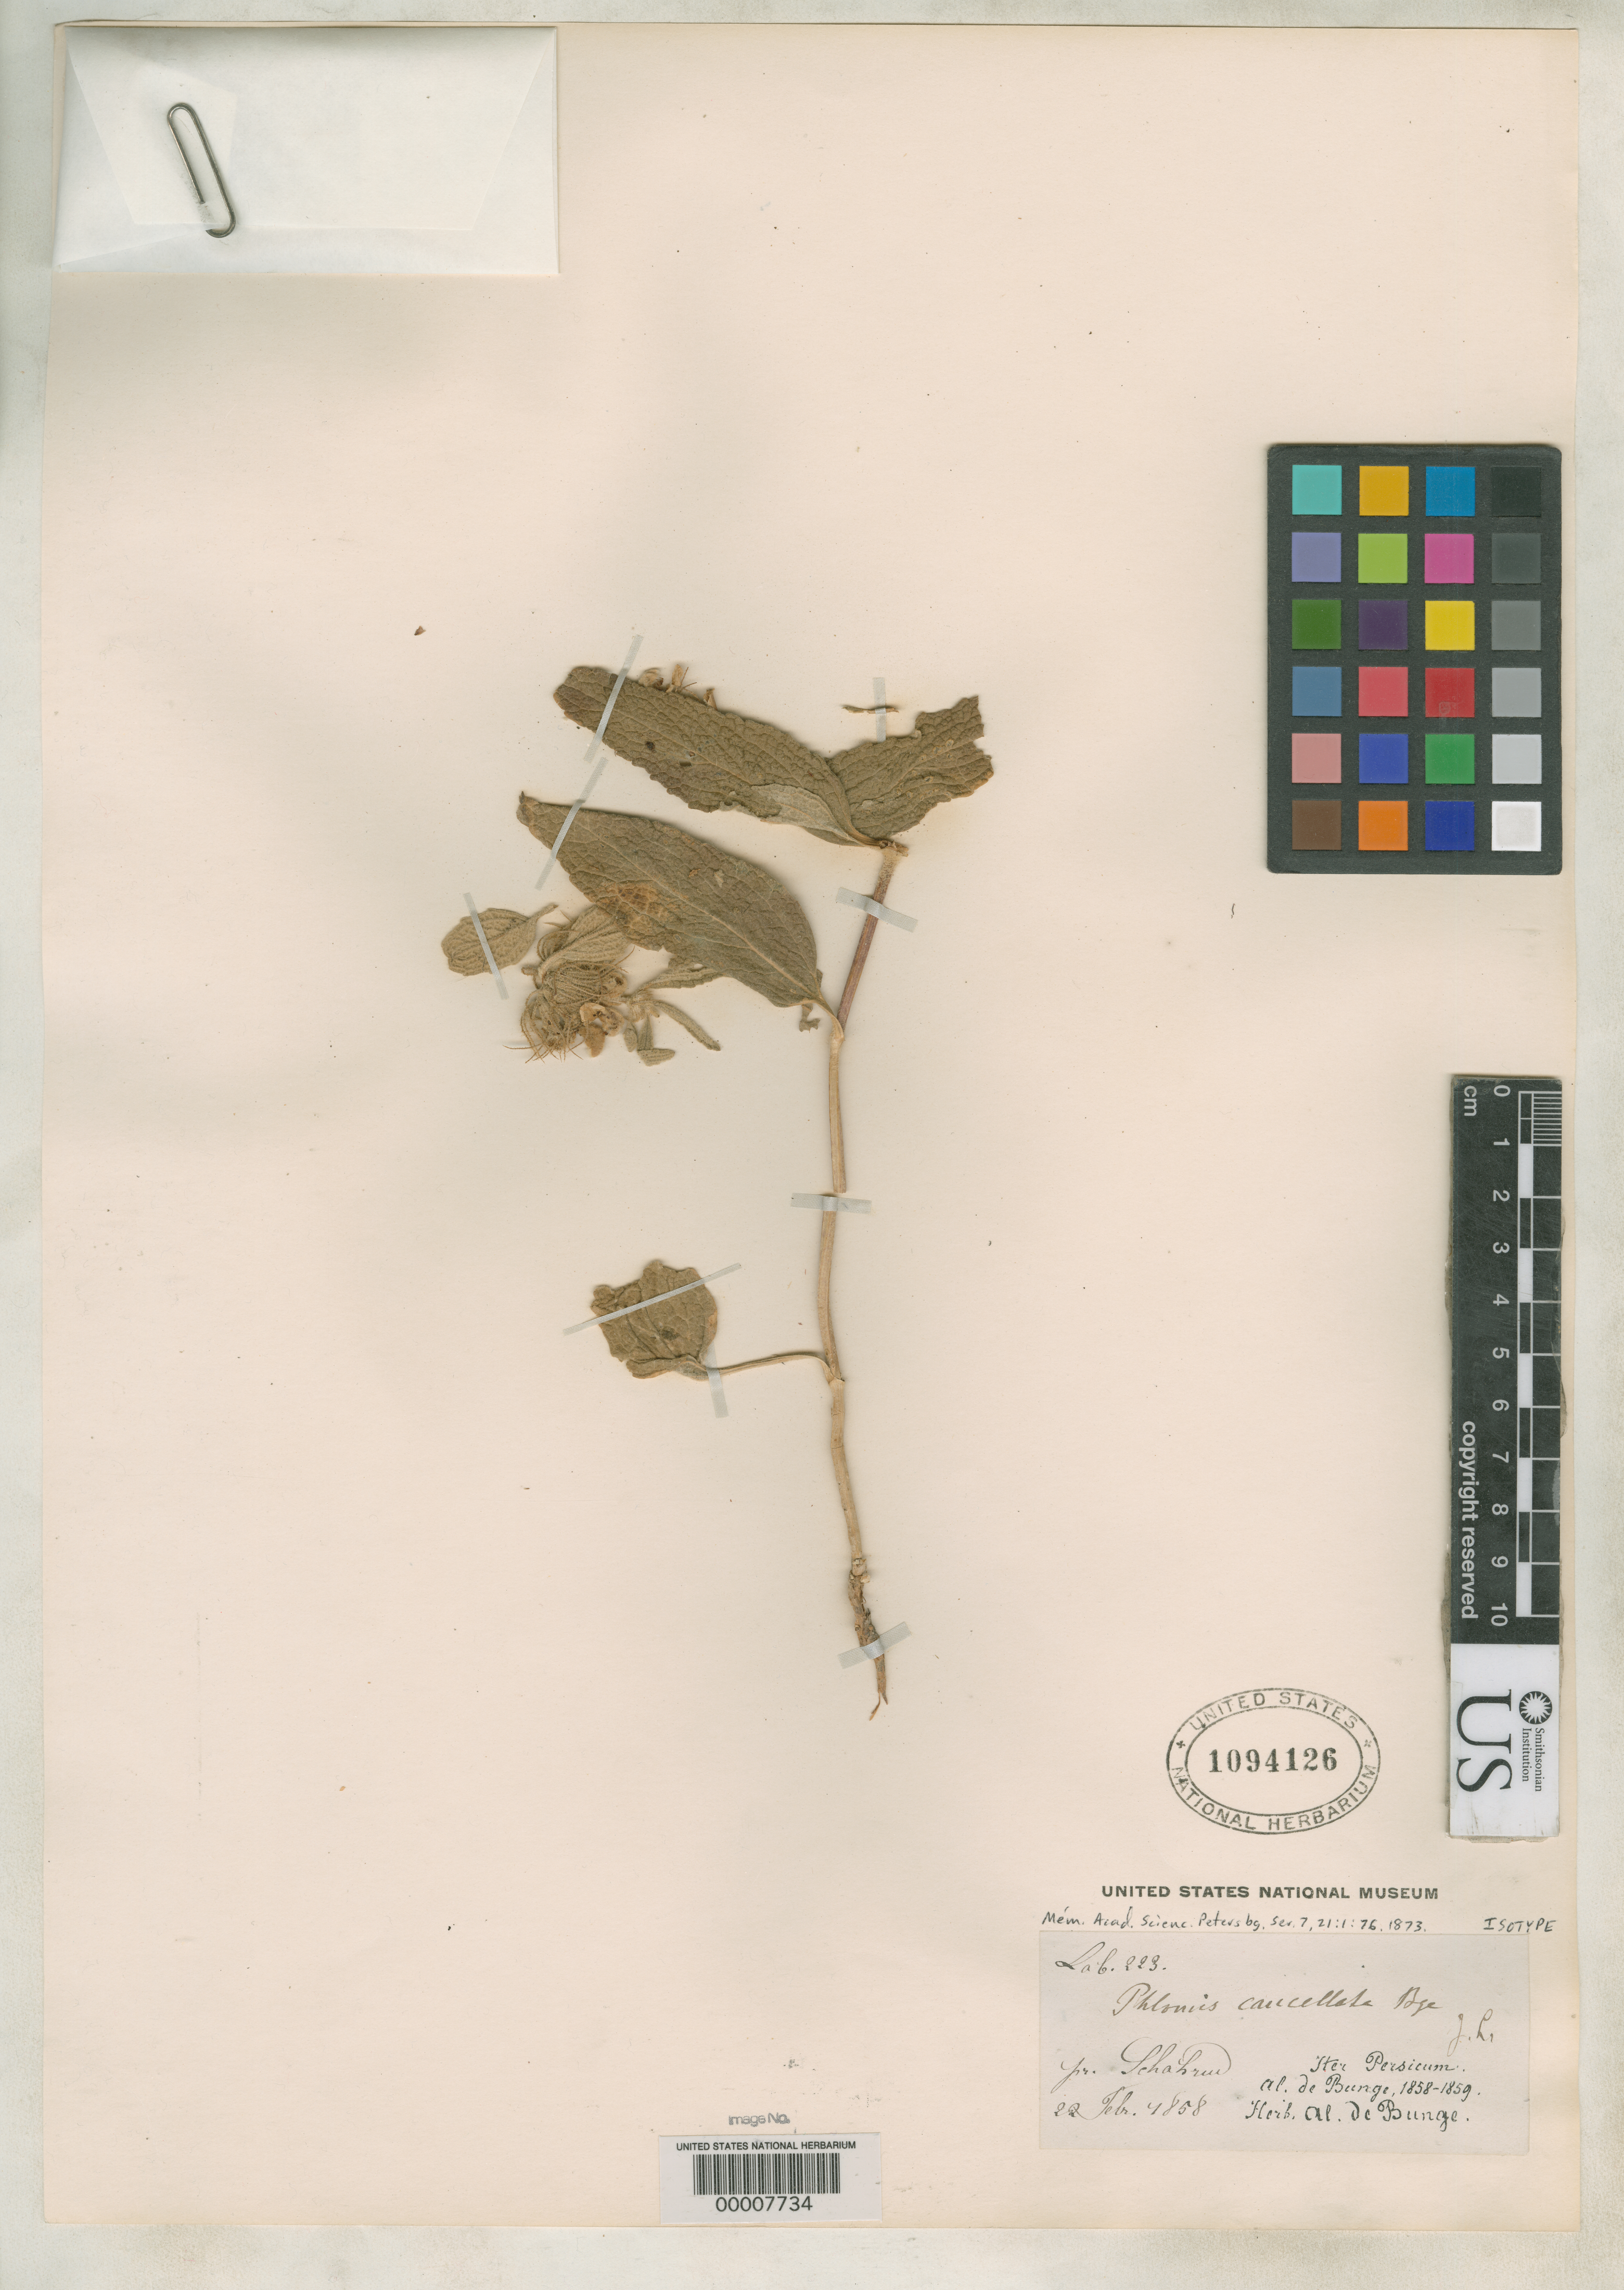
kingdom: Plantae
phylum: Tracheophyta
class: Magnoliopsida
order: Lamiales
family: Lamiaceae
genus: Phlomis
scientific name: Phlomis cancellata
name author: Bunge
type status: Isotype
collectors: A. Bunge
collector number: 223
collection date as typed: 22 Feb 1858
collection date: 1858-02-22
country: Iran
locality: Shah-rud.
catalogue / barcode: US 1094126